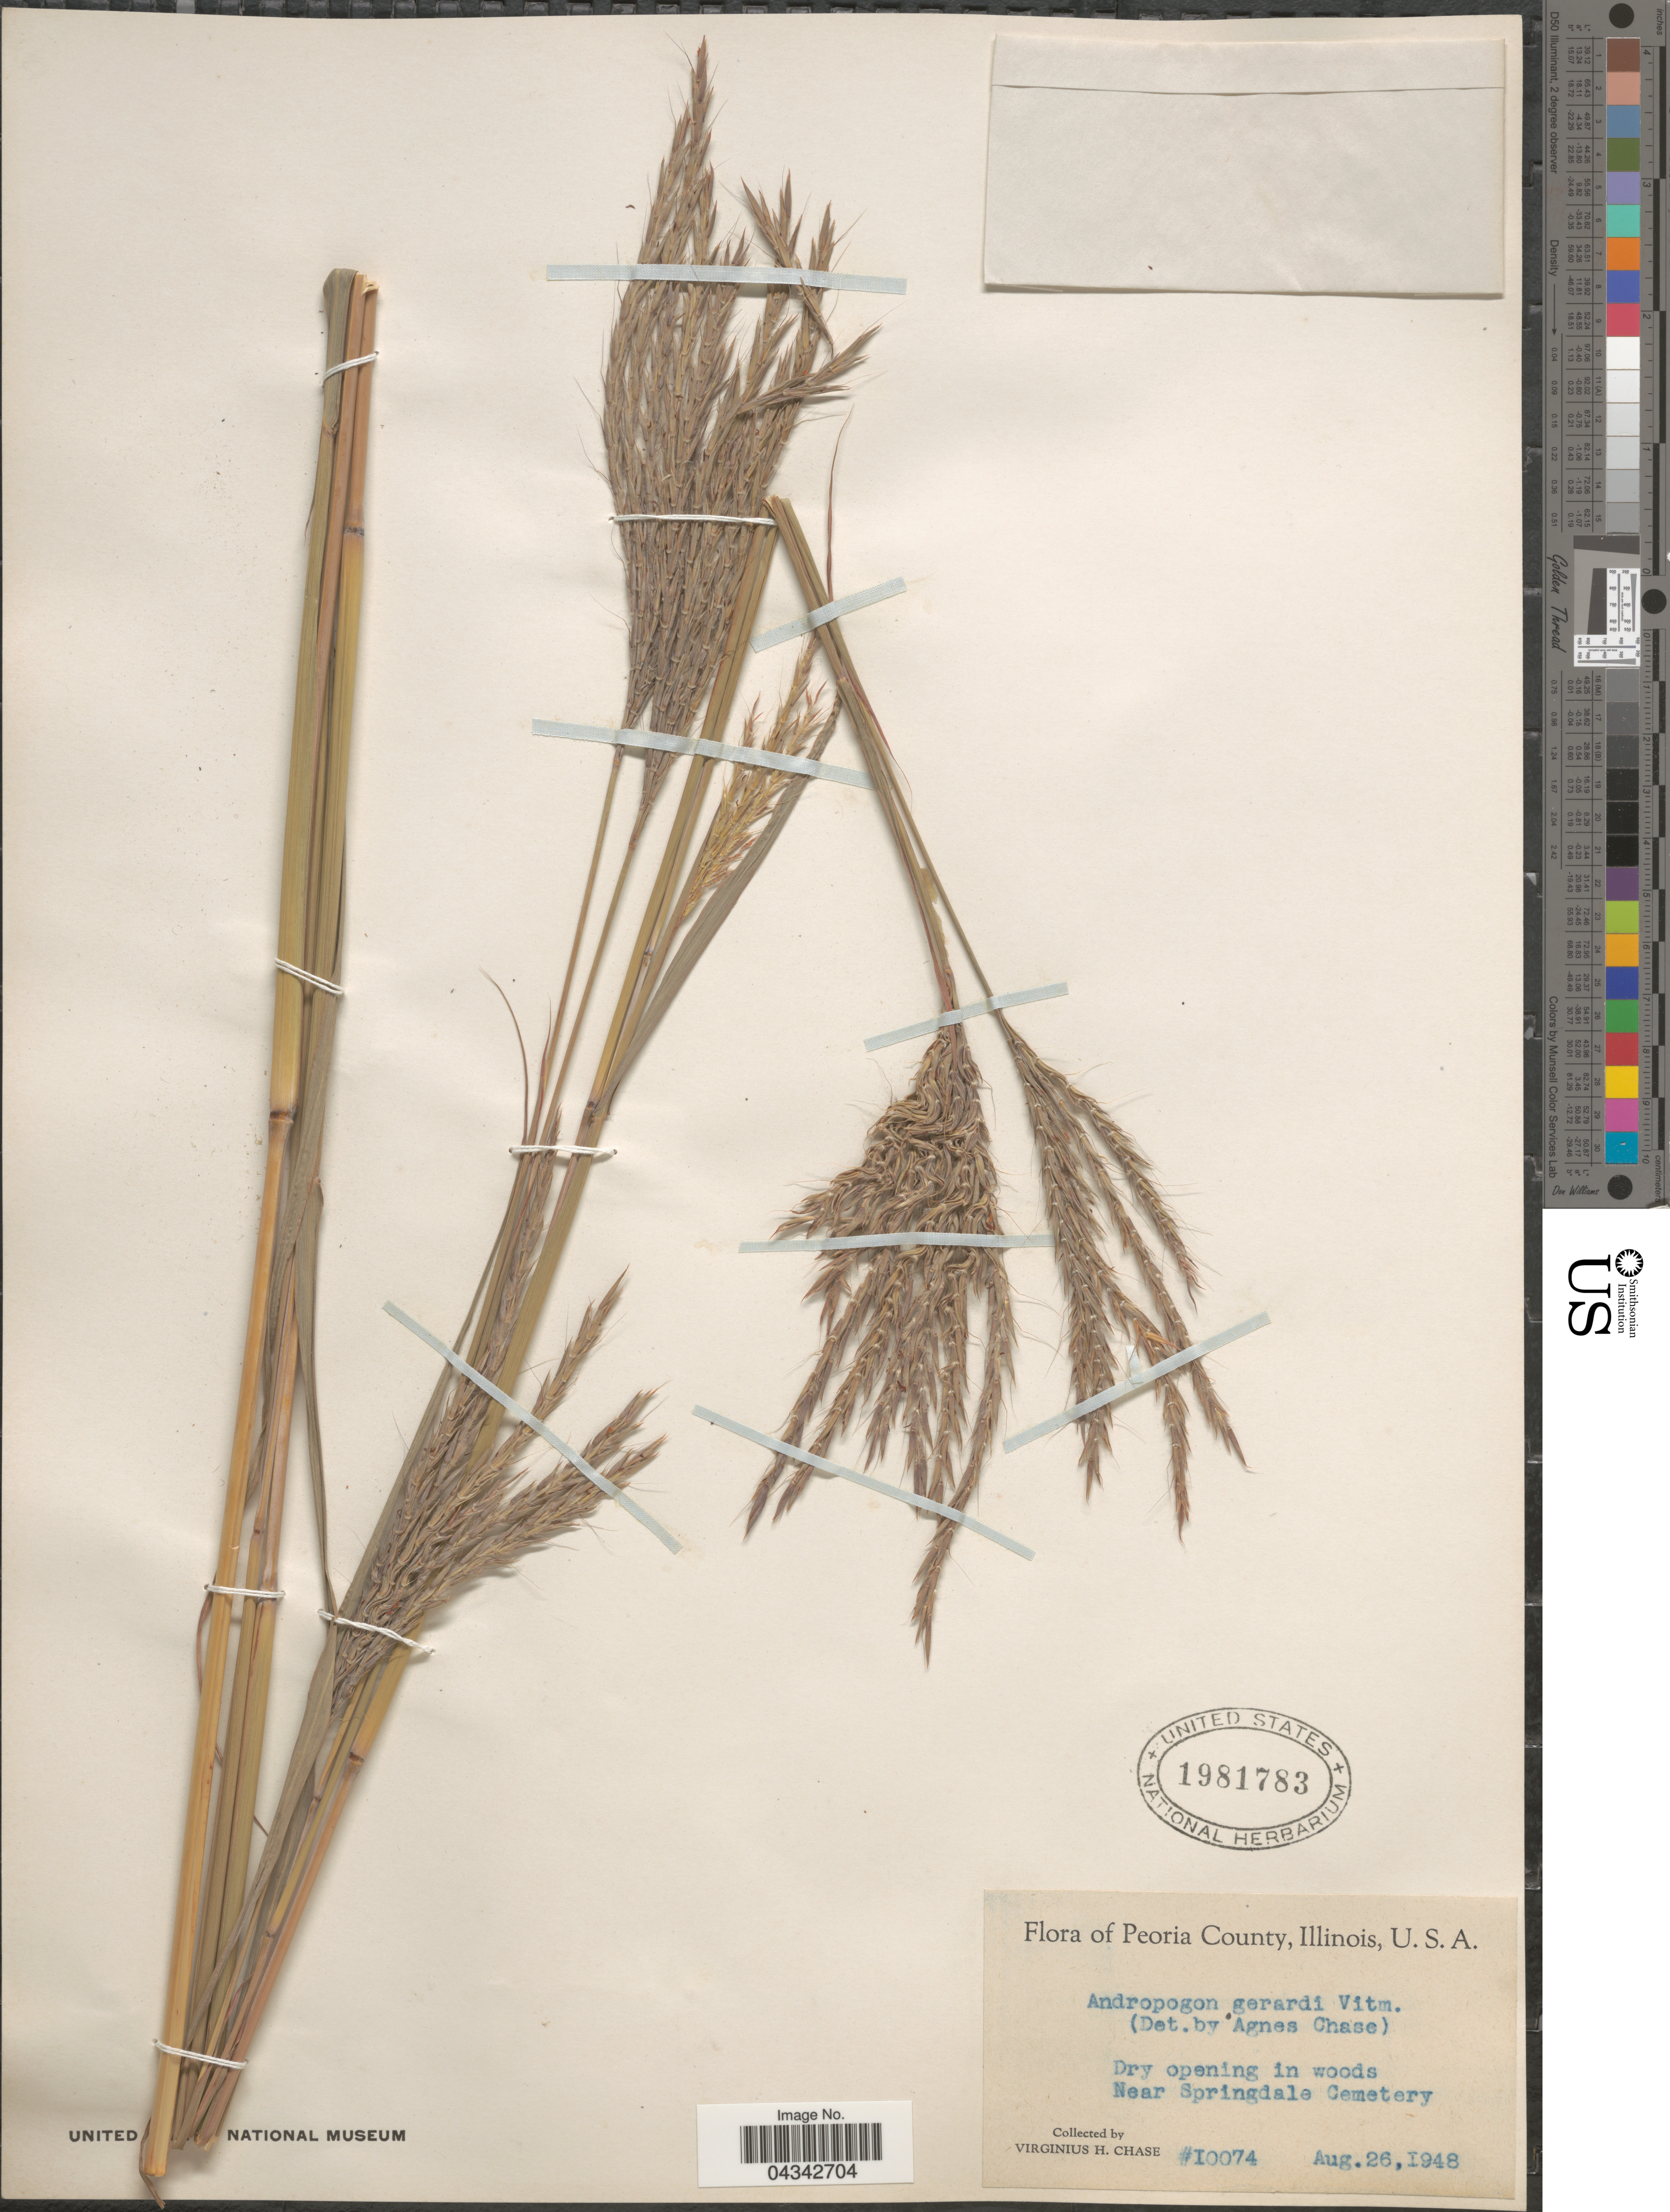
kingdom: Plantae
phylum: Tracheophyta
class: Liliopsida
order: Poales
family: Poaceae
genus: Andropogon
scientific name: Andropogon gerardii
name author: Vitman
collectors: V. H. Chase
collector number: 10074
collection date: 1948-08-26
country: United States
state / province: Illinois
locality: Peoria County. Near Springdale Cemetery.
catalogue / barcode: US 1981783